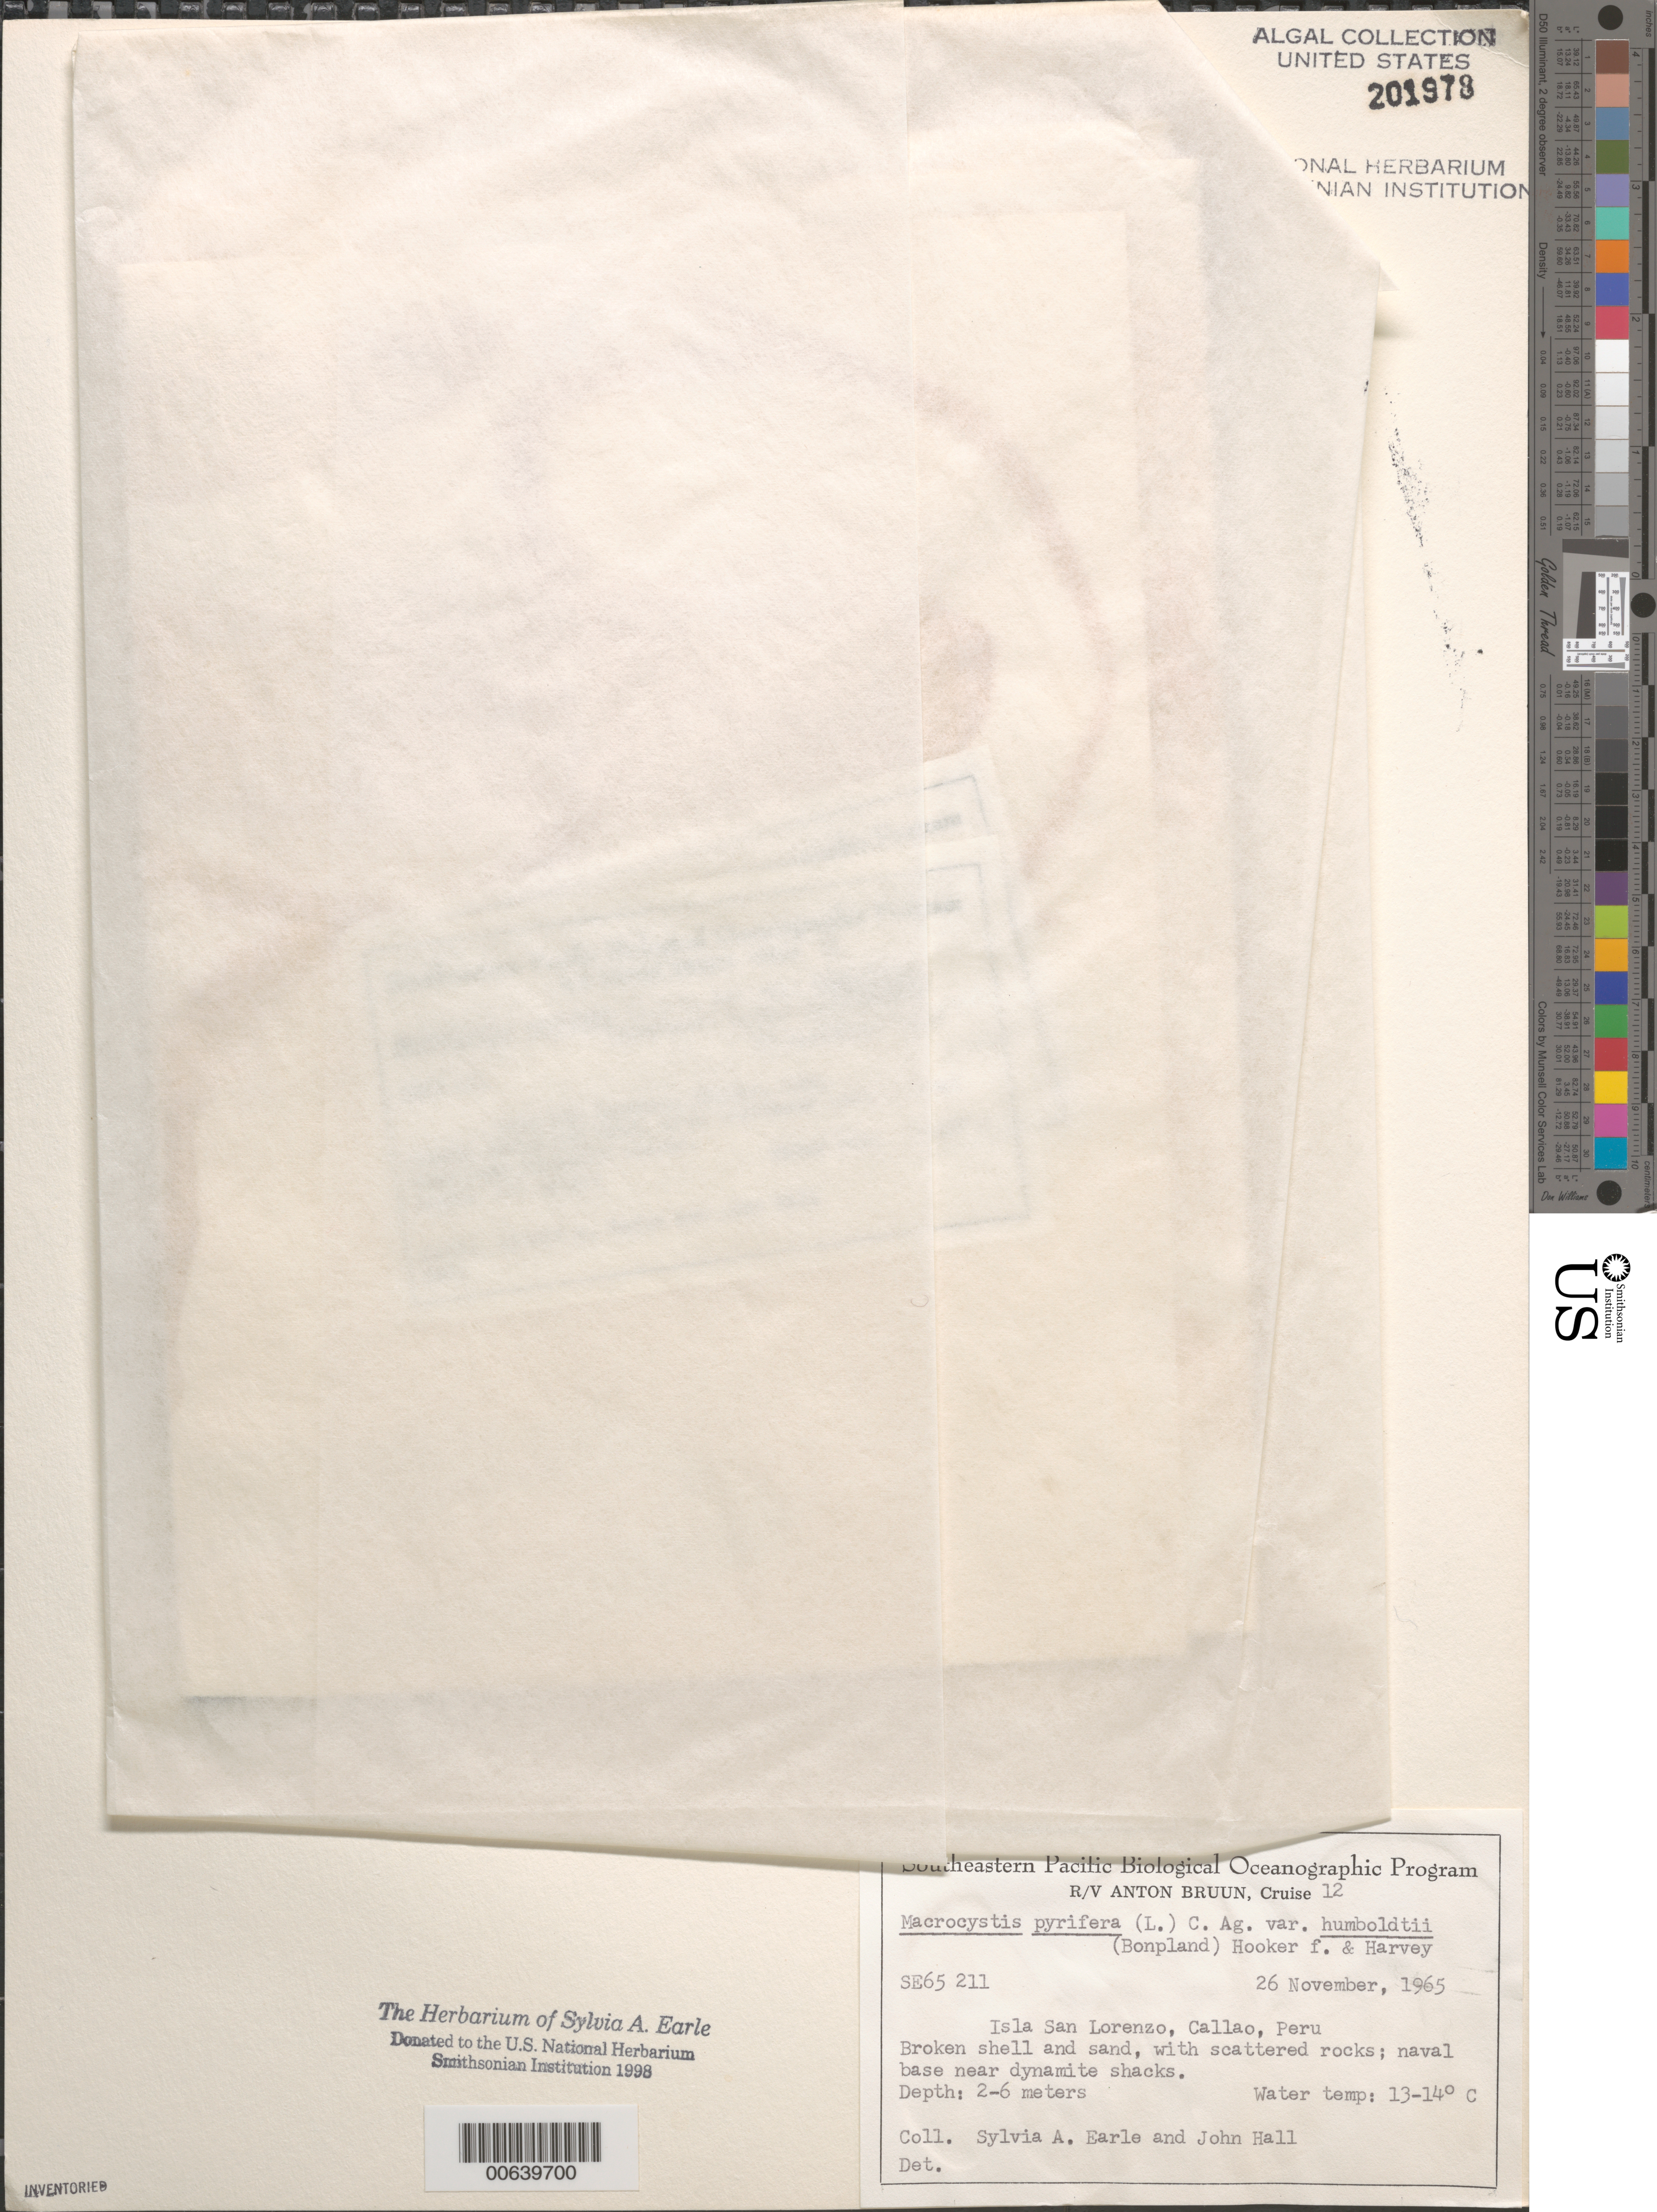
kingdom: Chromista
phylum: Ochrophyta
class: Phaeophyceae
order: Laminariales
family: Laminariaceae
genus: Macrocystis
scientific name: Macrocystis pyrifera var. humboldtii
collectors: S. A. Earle & J. Hall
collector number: Se 65211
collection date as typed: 26 Nov 1965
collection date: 1965-11-26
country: Peru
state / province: Callao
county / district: Callao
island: Isla San Lorenzo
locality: Callao, naval base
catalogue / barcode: US 201978